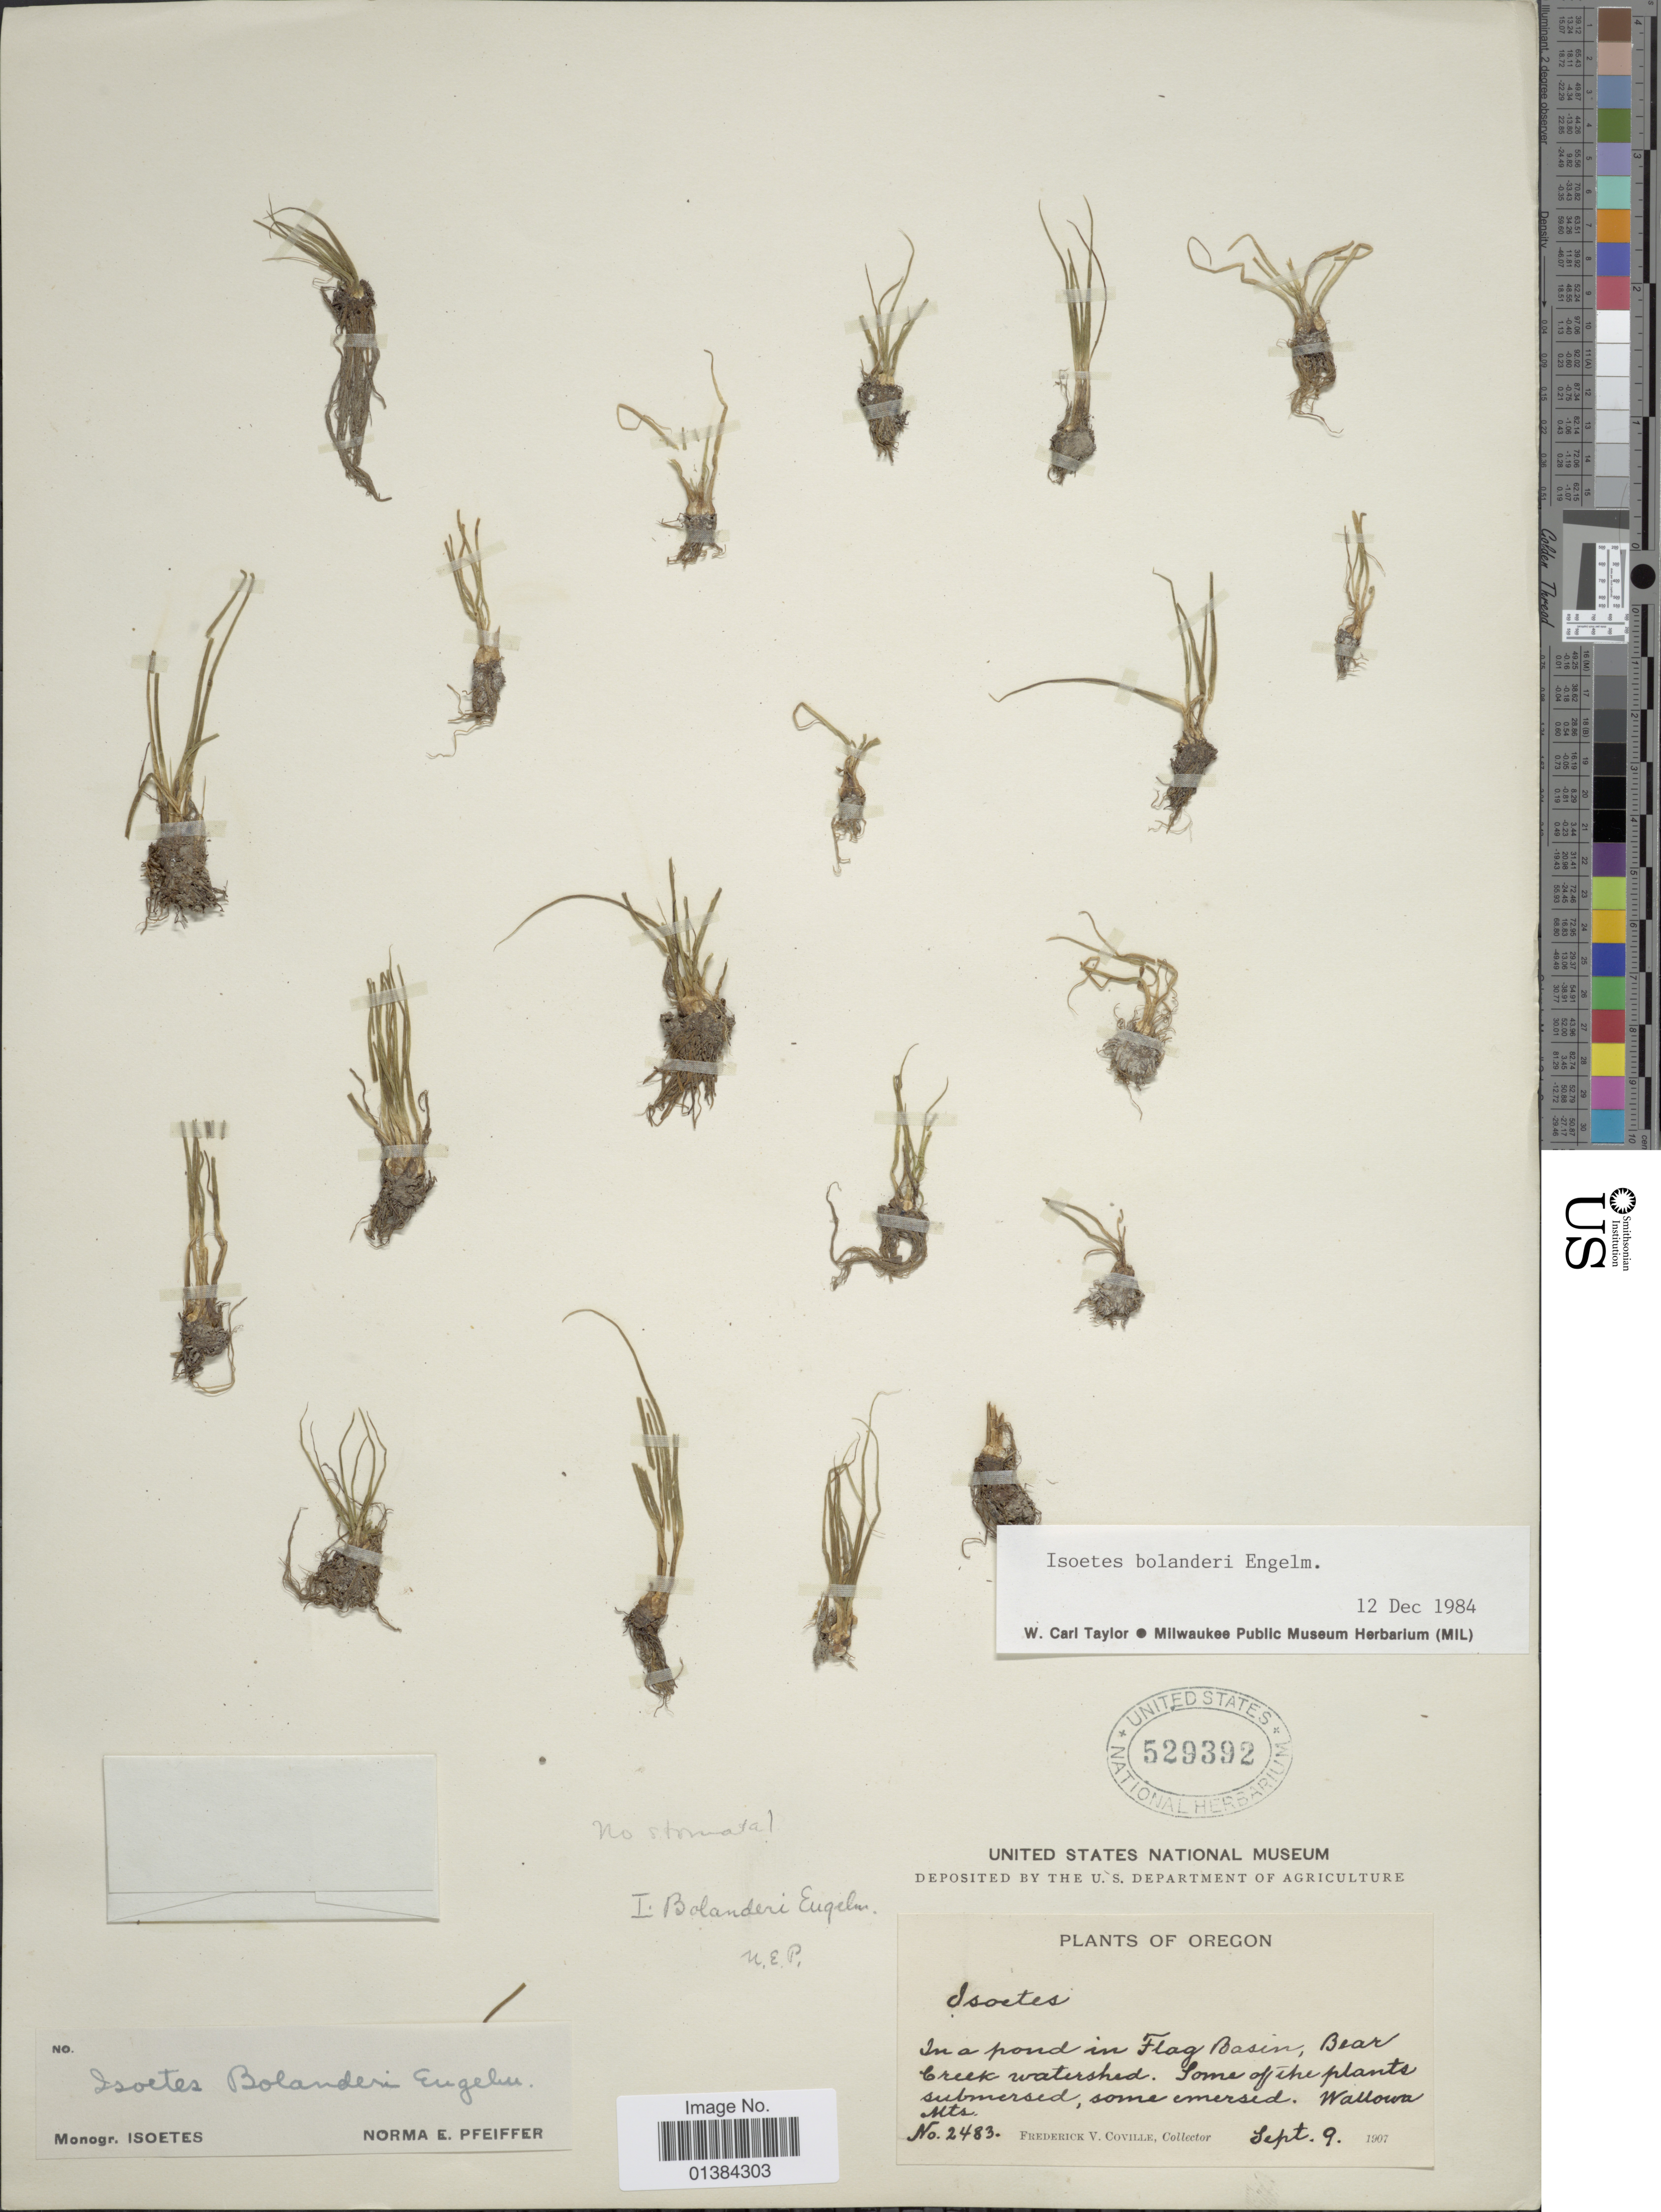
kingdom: Plantae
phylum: Tracheophyta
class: Lycopodiopsida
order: Isoetales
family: Isoetaceae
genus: Isoetes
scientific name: Isoetes bolanderi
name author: Engelm.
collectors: F. V. Coville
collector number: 2483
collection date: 1907-09-09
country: United States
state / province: Oregon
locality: In a pond in Flag Basin, Bear Creek watershed. Wallowa Mts.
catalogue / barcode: US 529392